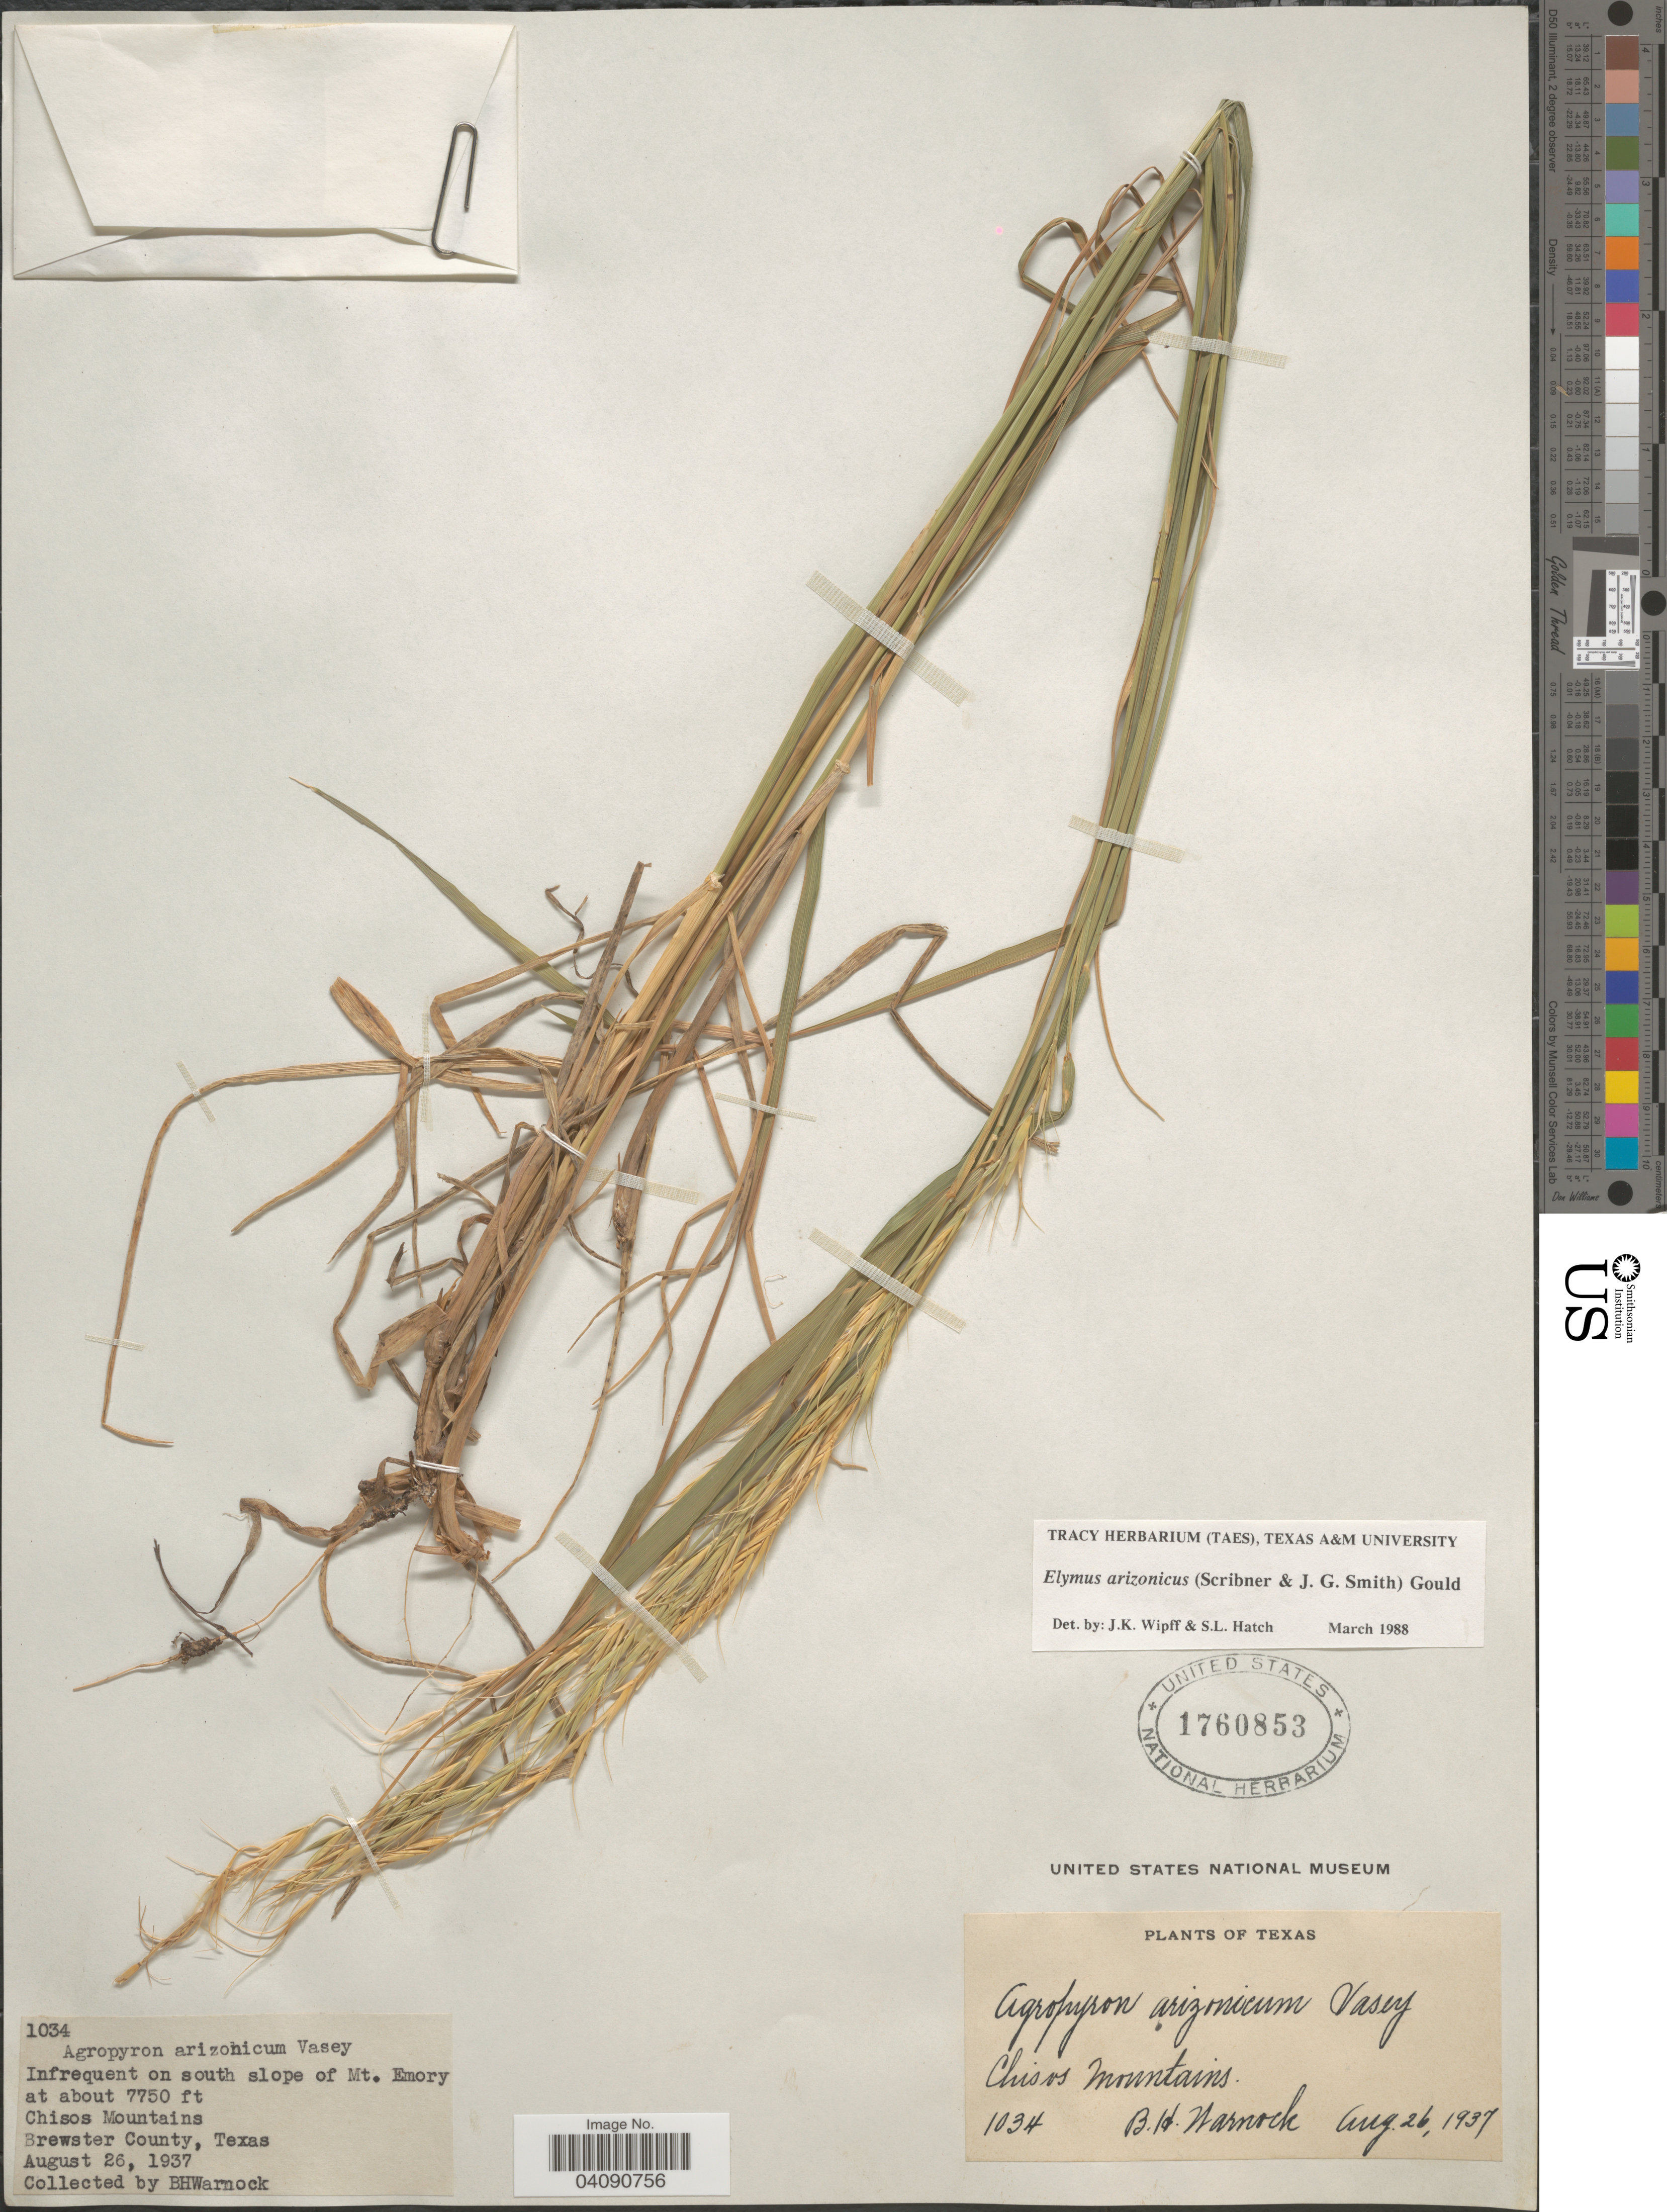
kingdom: Plantae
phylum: Tracheophyta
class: Liliopsida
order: Poales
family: Poaceae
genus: Elymus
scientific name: Elymus arizonicus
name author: (Scribn. & J.G. Sm.) Gould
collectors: B. H. Warnock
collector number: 1034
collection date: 1937-08-26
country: United States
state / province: Texas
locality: Chisos Mountains. Infrequent on south slope of Mt. Emory. Brewster County.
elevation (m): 2362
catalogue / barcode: US 1760853